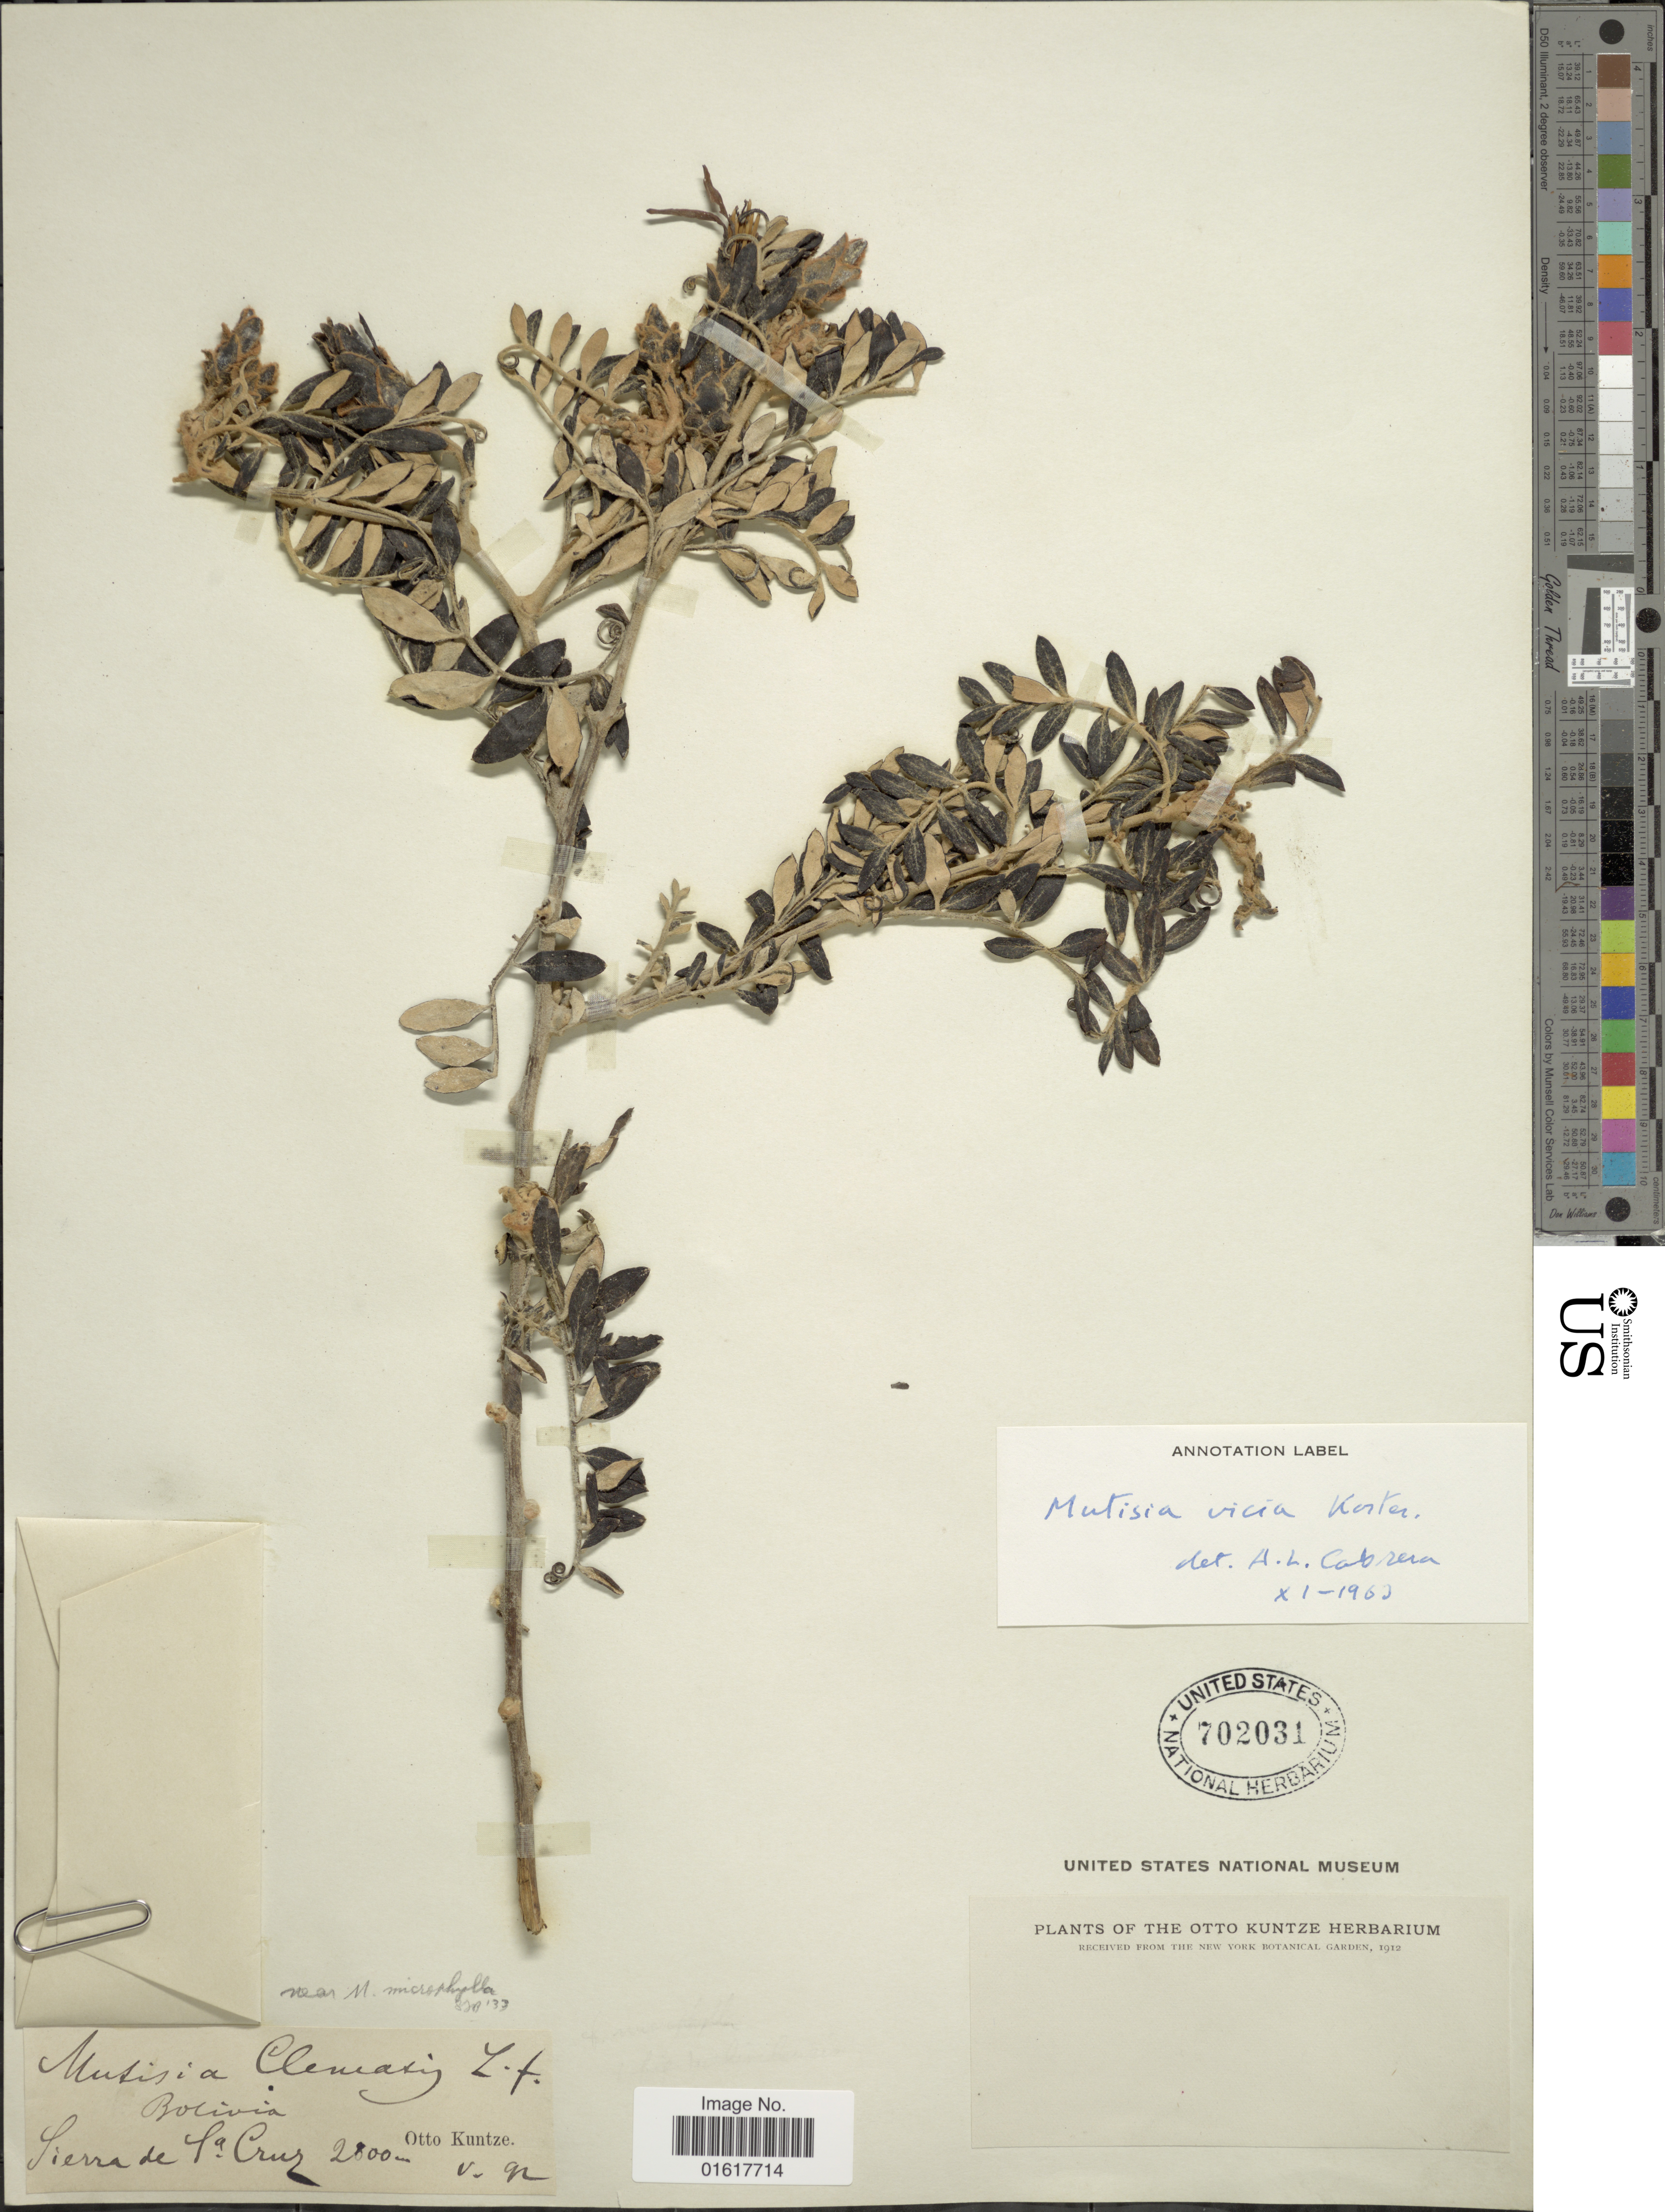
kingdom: Plantae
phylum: Tracheophyta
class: Magnoliopsida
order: Asterales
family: Asteraceae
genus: Mutisia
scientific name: Mutisia vicia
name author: J. Kost.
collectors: C.E.O. Kuntze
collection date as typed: Transcribed d/m/y: /5/92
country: Bolivia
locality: Sierra de la Cruz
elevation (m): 2800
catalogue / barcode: US 702031